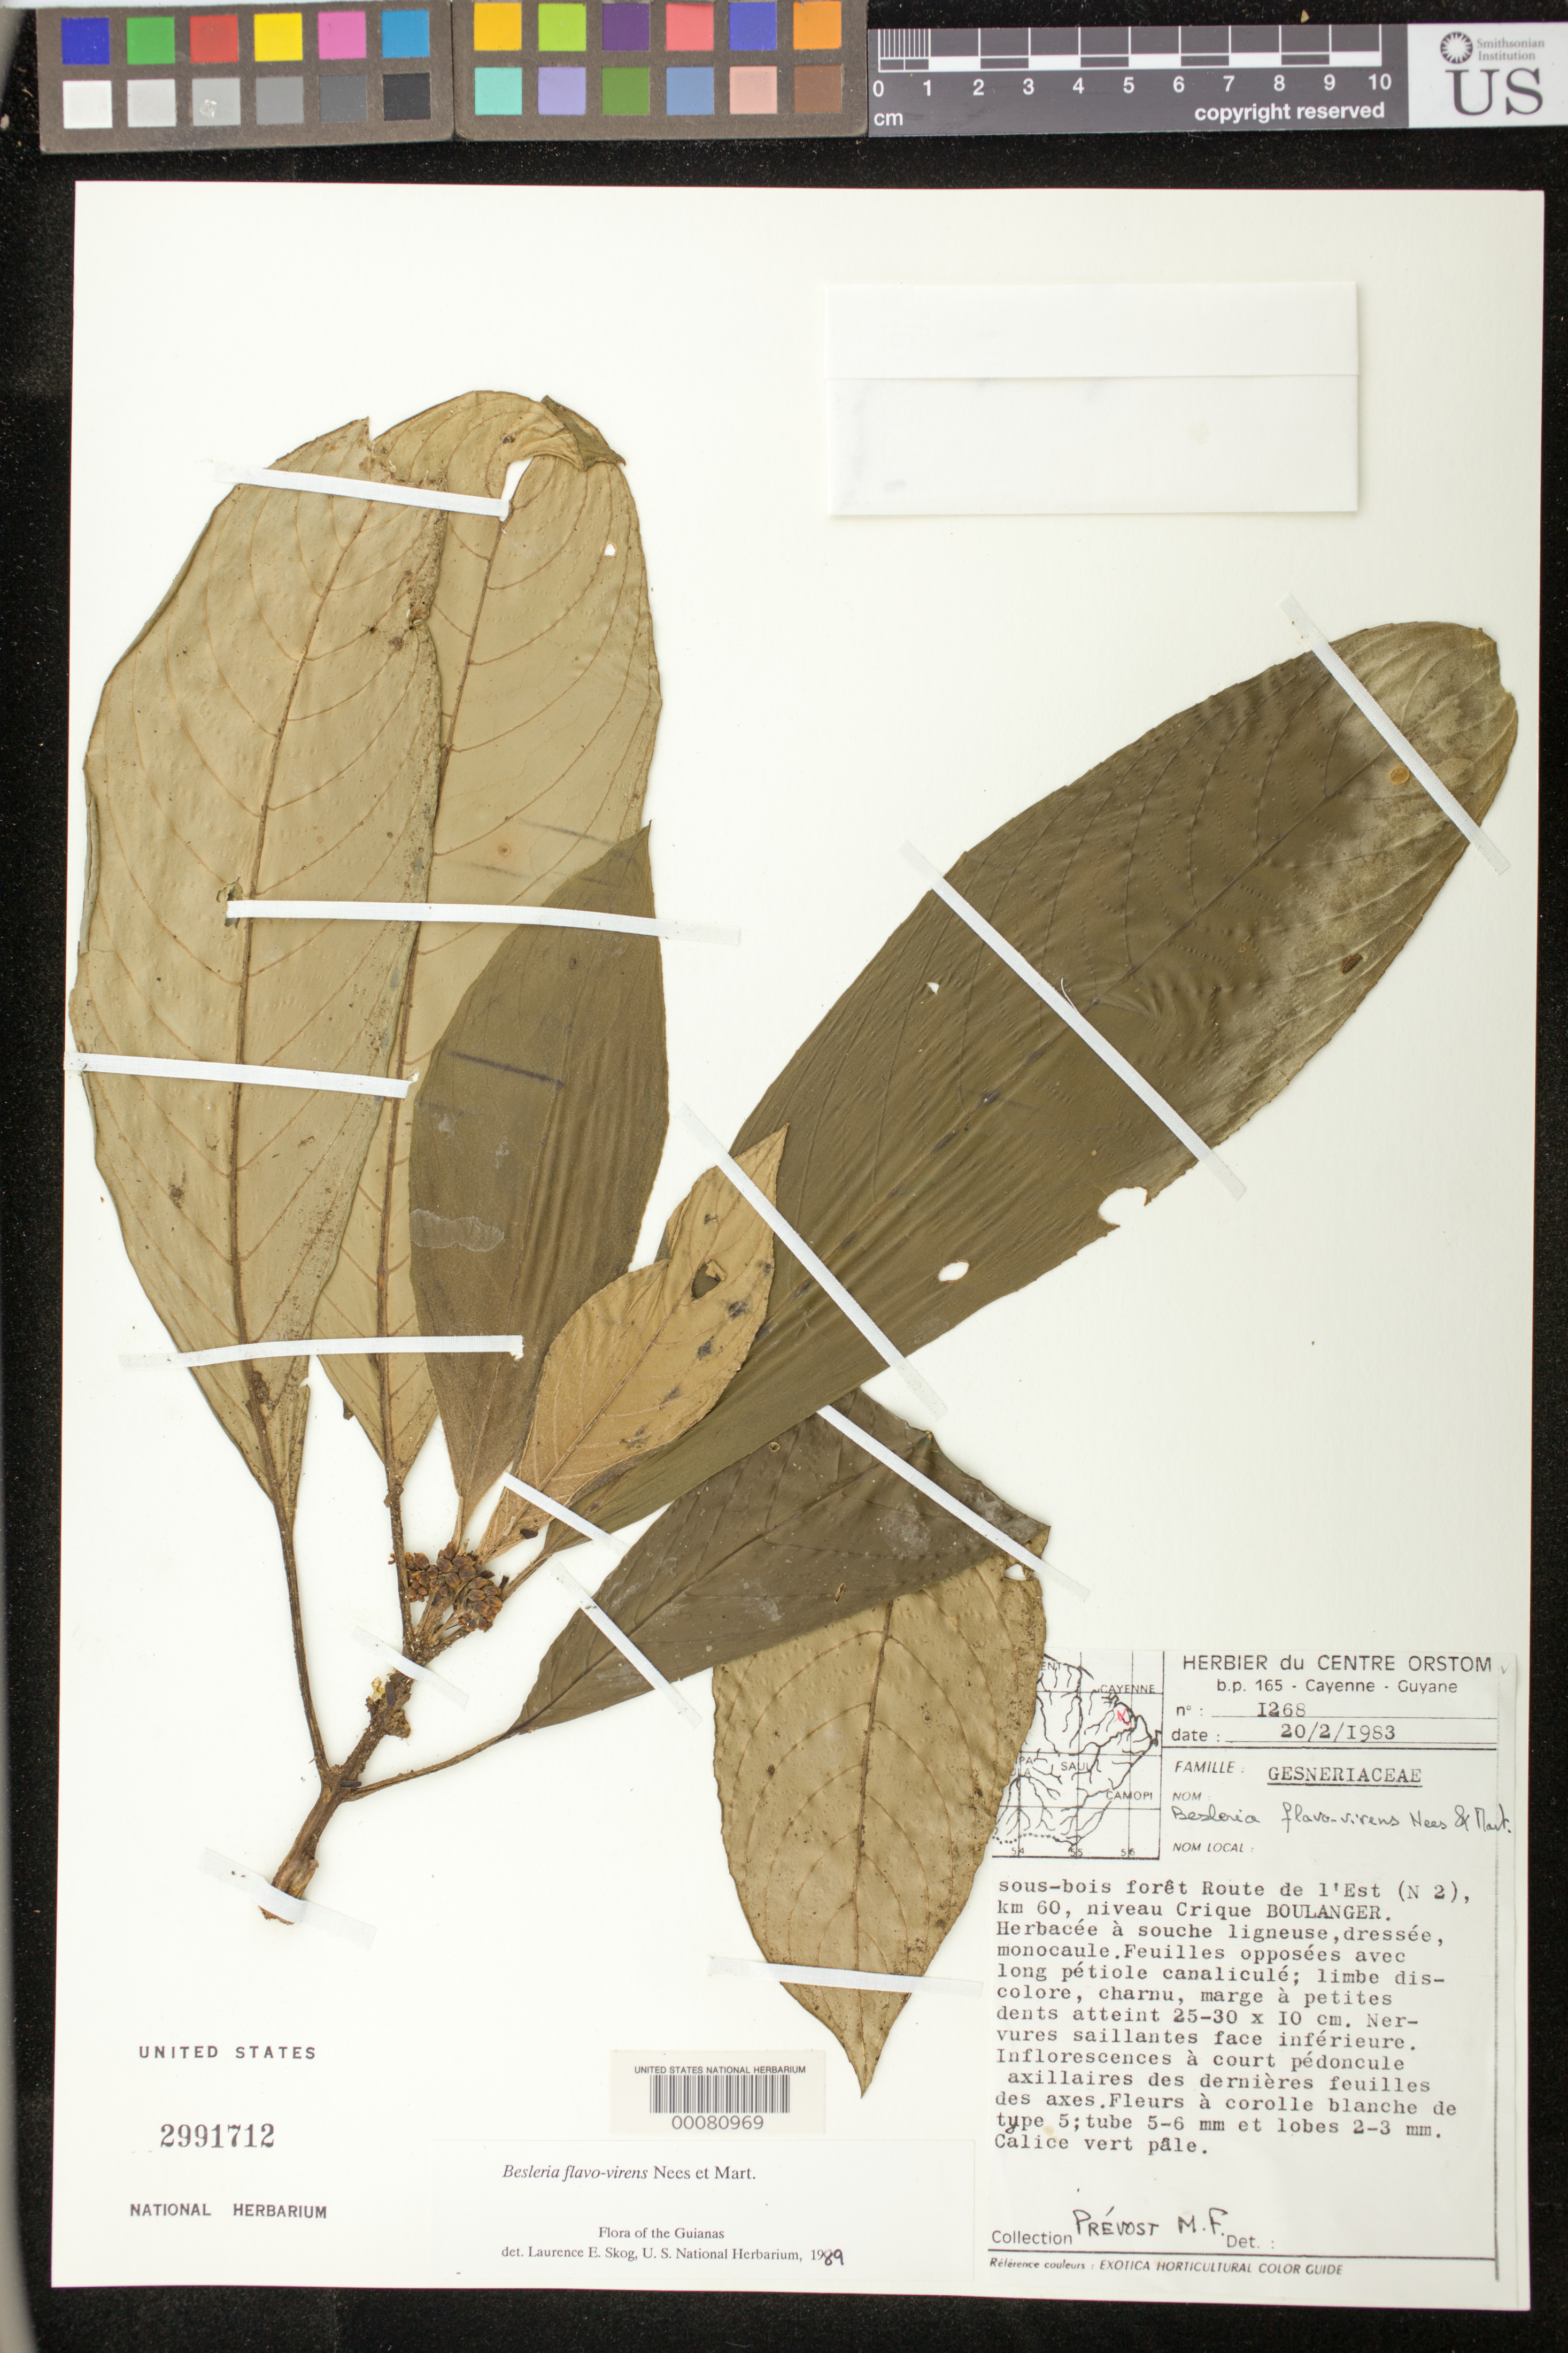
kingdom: Plantae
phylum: Tracheophyta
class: Magnoliopsida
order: Lamiales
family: Gesneriaceae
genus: Besleria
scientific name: Besleria flavo-virens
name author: Nees & Mart.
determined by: Skog, Laurence E.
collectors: M.-F. Prévost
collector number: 1268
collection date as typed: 20 Feb 1983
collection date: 1983-02-20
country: French Guiana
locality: Route de l'Est (N 2), km 60, niveau Crique Boulanger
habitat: Sous-bois forêt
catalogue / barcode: US 2991712